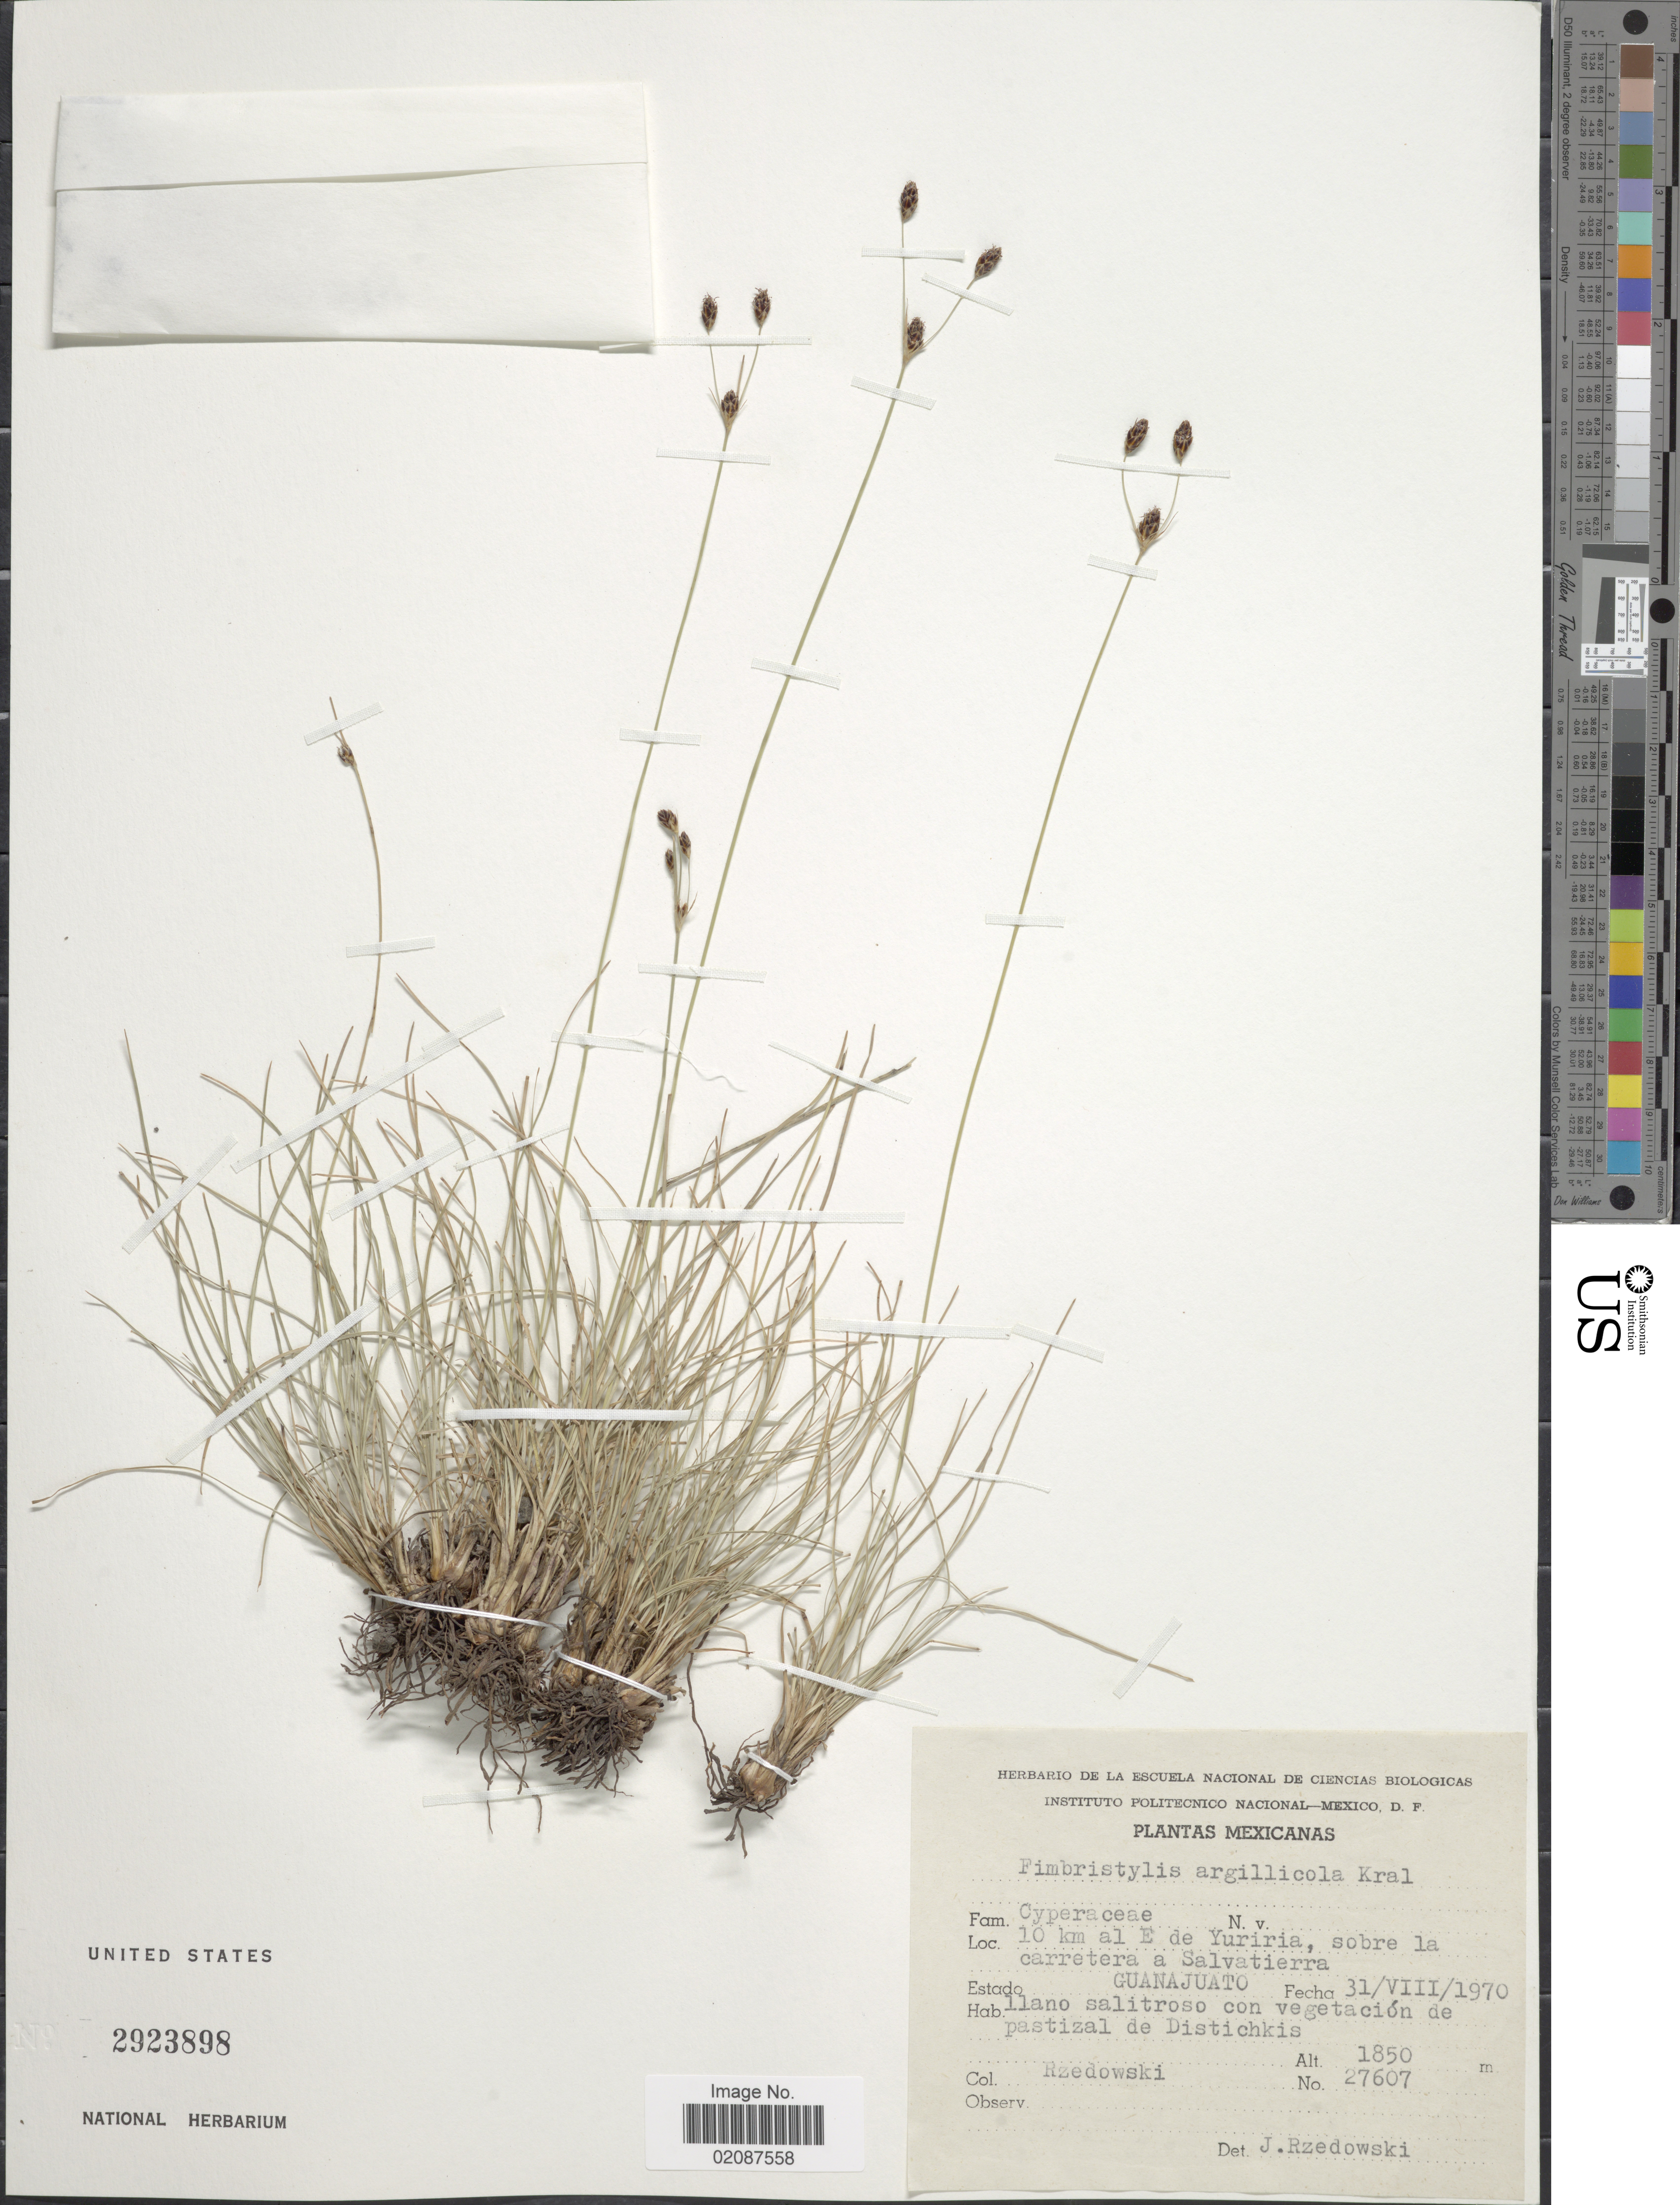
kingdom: Plantae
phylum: Tracheophyta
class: Liliopsida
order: Poales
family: Cyperaceae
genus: Fimbristylis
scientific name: Fimbristylis argillicola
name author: Kral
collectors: Rzedowski, --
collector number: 27607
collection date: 1970-08-31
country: Mexico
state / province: Guanajuato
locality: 10 km al E de Yuriria, sobre la carretera a Salvatierra, Estado Guanajuato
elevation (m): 1850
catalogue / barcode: US 2923898